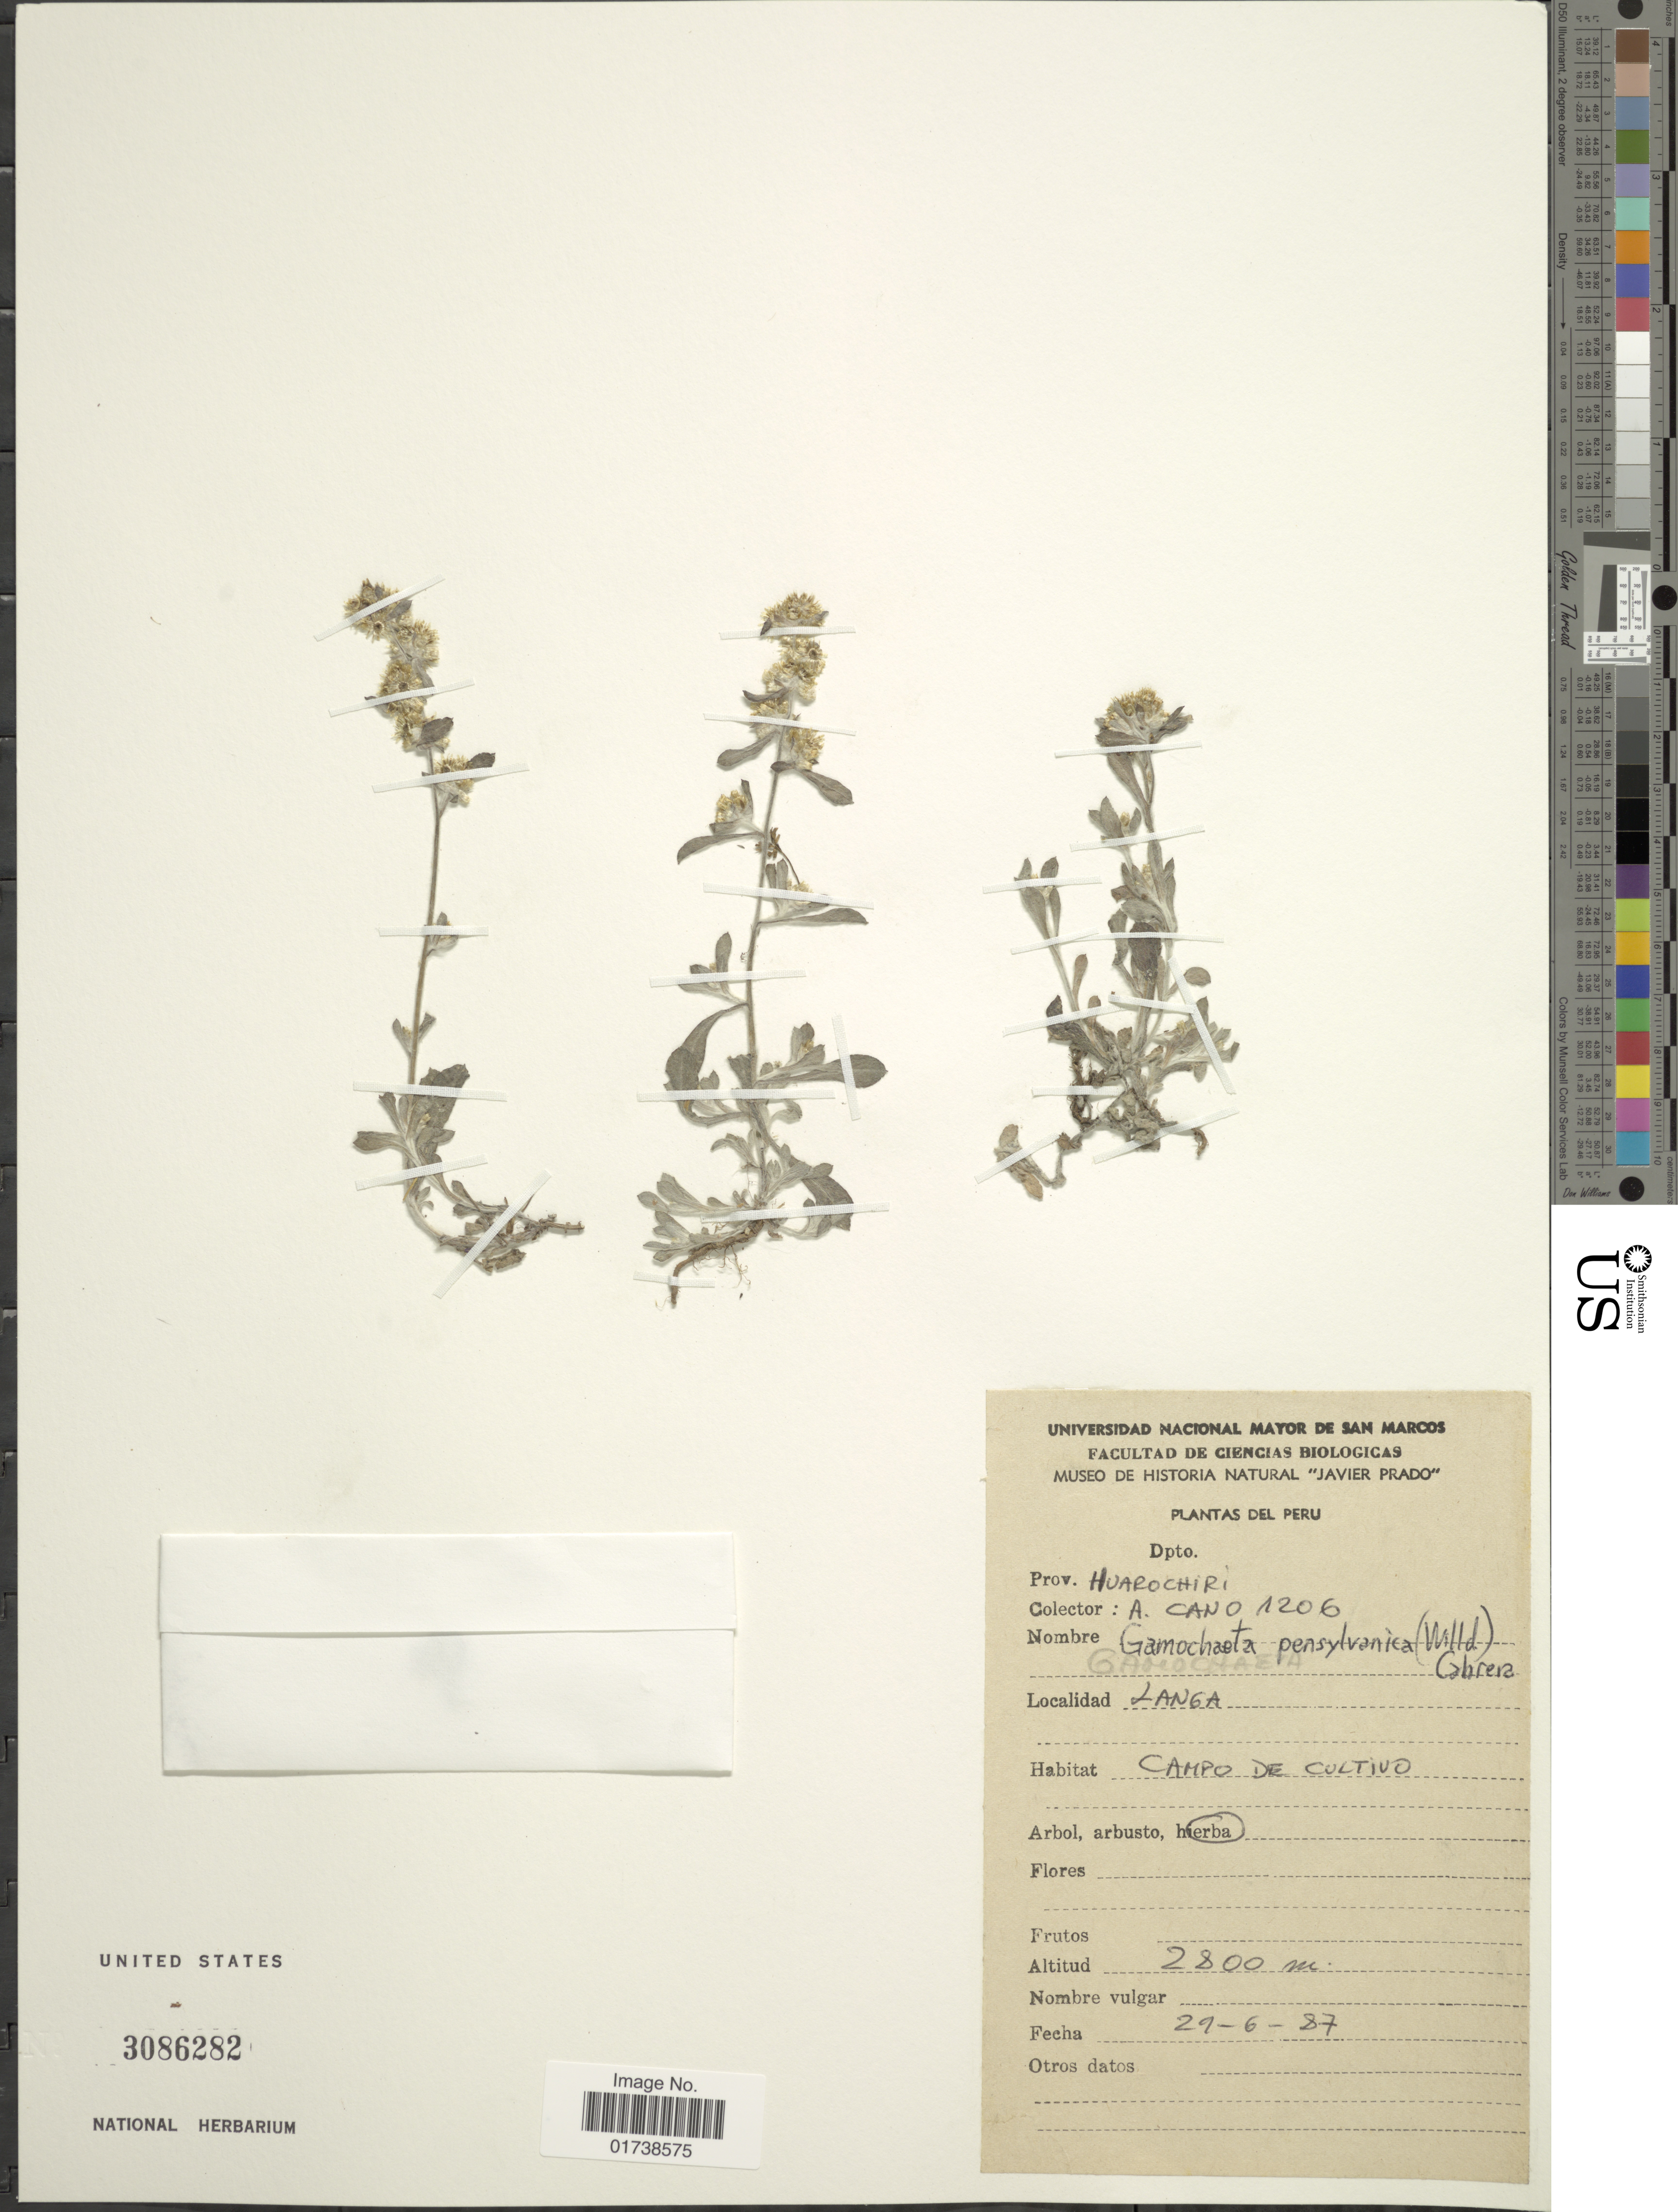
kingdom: Plantae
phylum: Tracheophyta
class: Magnoliopsida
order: Asterales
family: Asteraceae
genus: Gamochaeta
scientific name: Gamochaeta pensylvanica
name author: (Willd.) Cabrera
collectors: A. Cano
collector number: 1206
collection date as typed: Transcribed d/m/y: 29/6/87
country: Peru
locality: Prov. Huarochiri, Langa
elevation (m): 2800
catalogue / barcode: US 3086282